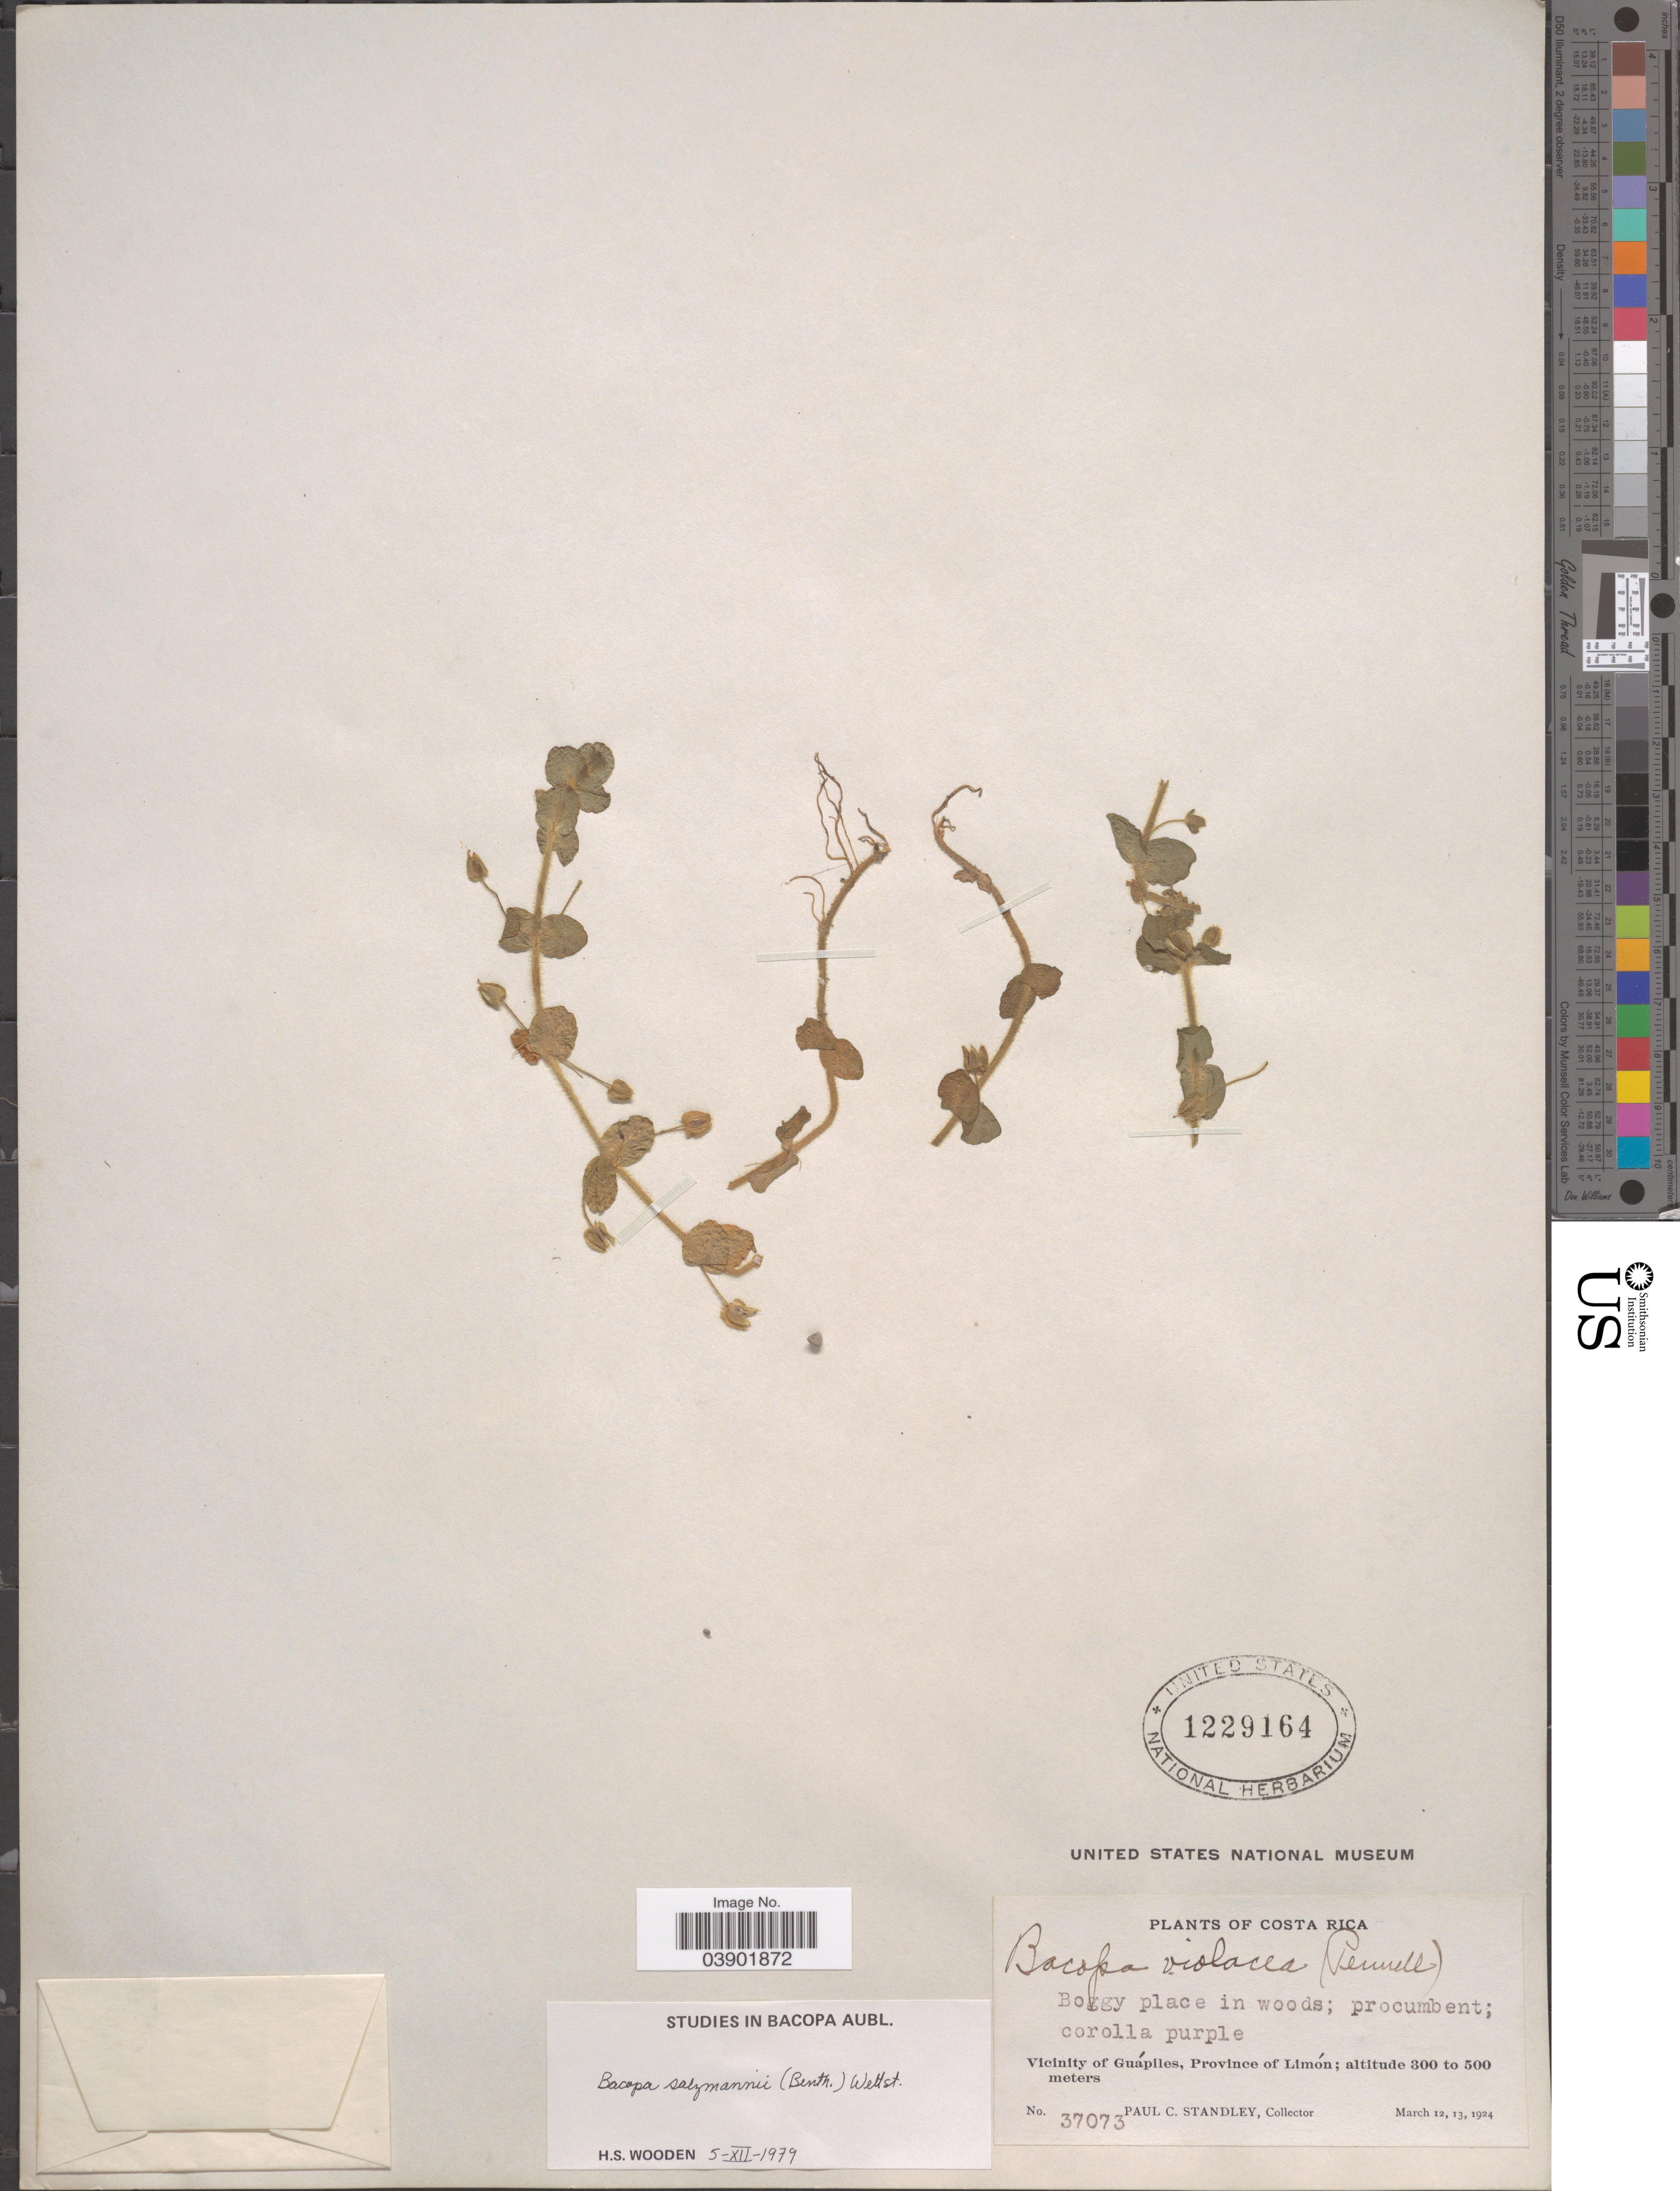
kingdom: Plantae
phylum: Tracheophyta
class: Magnoliopsida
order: Lamiales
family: Plantaginaceae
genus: Bacopa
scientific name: Bacopa salzmannii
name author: (Benth.) Wettst. ex Edwall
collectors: P. C. Standley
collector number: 37073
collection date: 1924-03-12/1924-03-13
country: Costa Rica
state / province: Limón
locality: Vicinity of Guápiles.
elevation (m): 300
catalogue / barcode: US 1229164